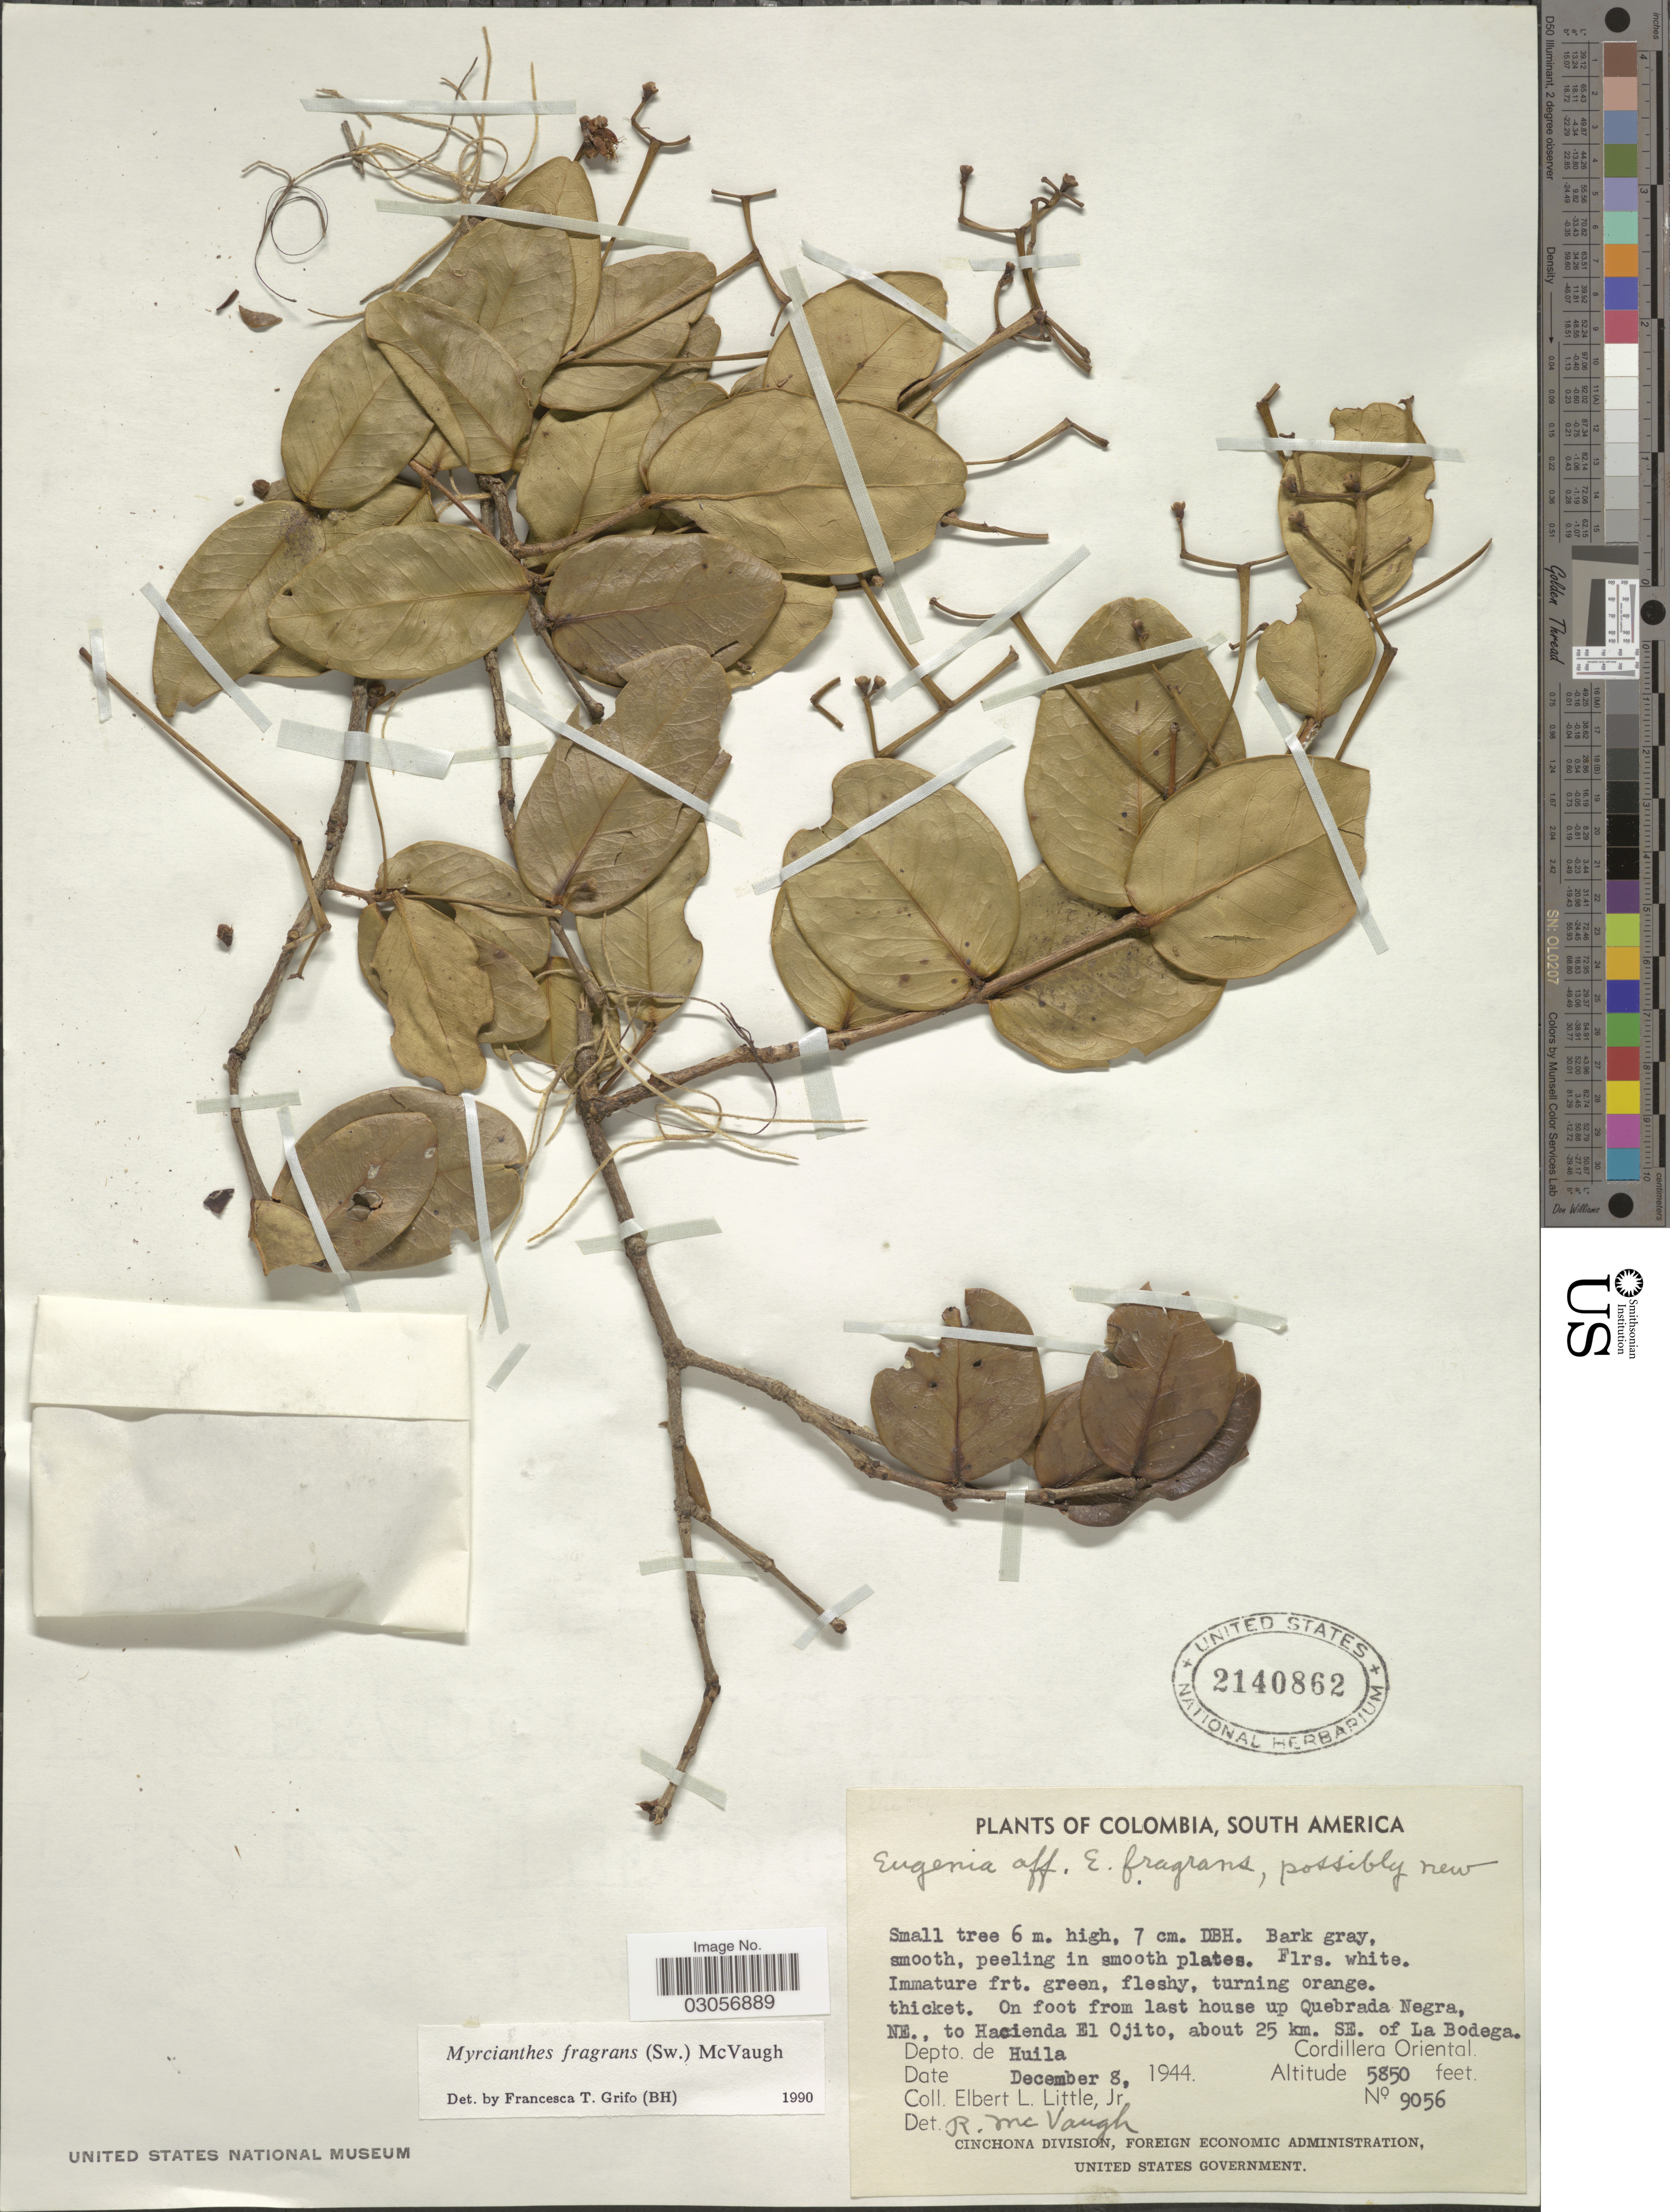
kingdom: Plantae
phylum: Tracheophyta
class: Magnoliopsida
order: Myrtales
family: Myrtaceae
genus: Myrcianthes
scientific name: Myrcianthes fragrans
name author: (Sw.) McVaugh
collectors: E. L. Little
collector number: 9056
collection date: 1944-12-08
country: Colombia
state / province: Huila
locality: On foot from last house up Quebrada Negra, NE., to Hacienda El Ojito, about 25 km. SE. of La Bodega, Depto. de Huila, Cordillera Oriental.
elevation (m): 1783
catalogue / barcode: US 2140862